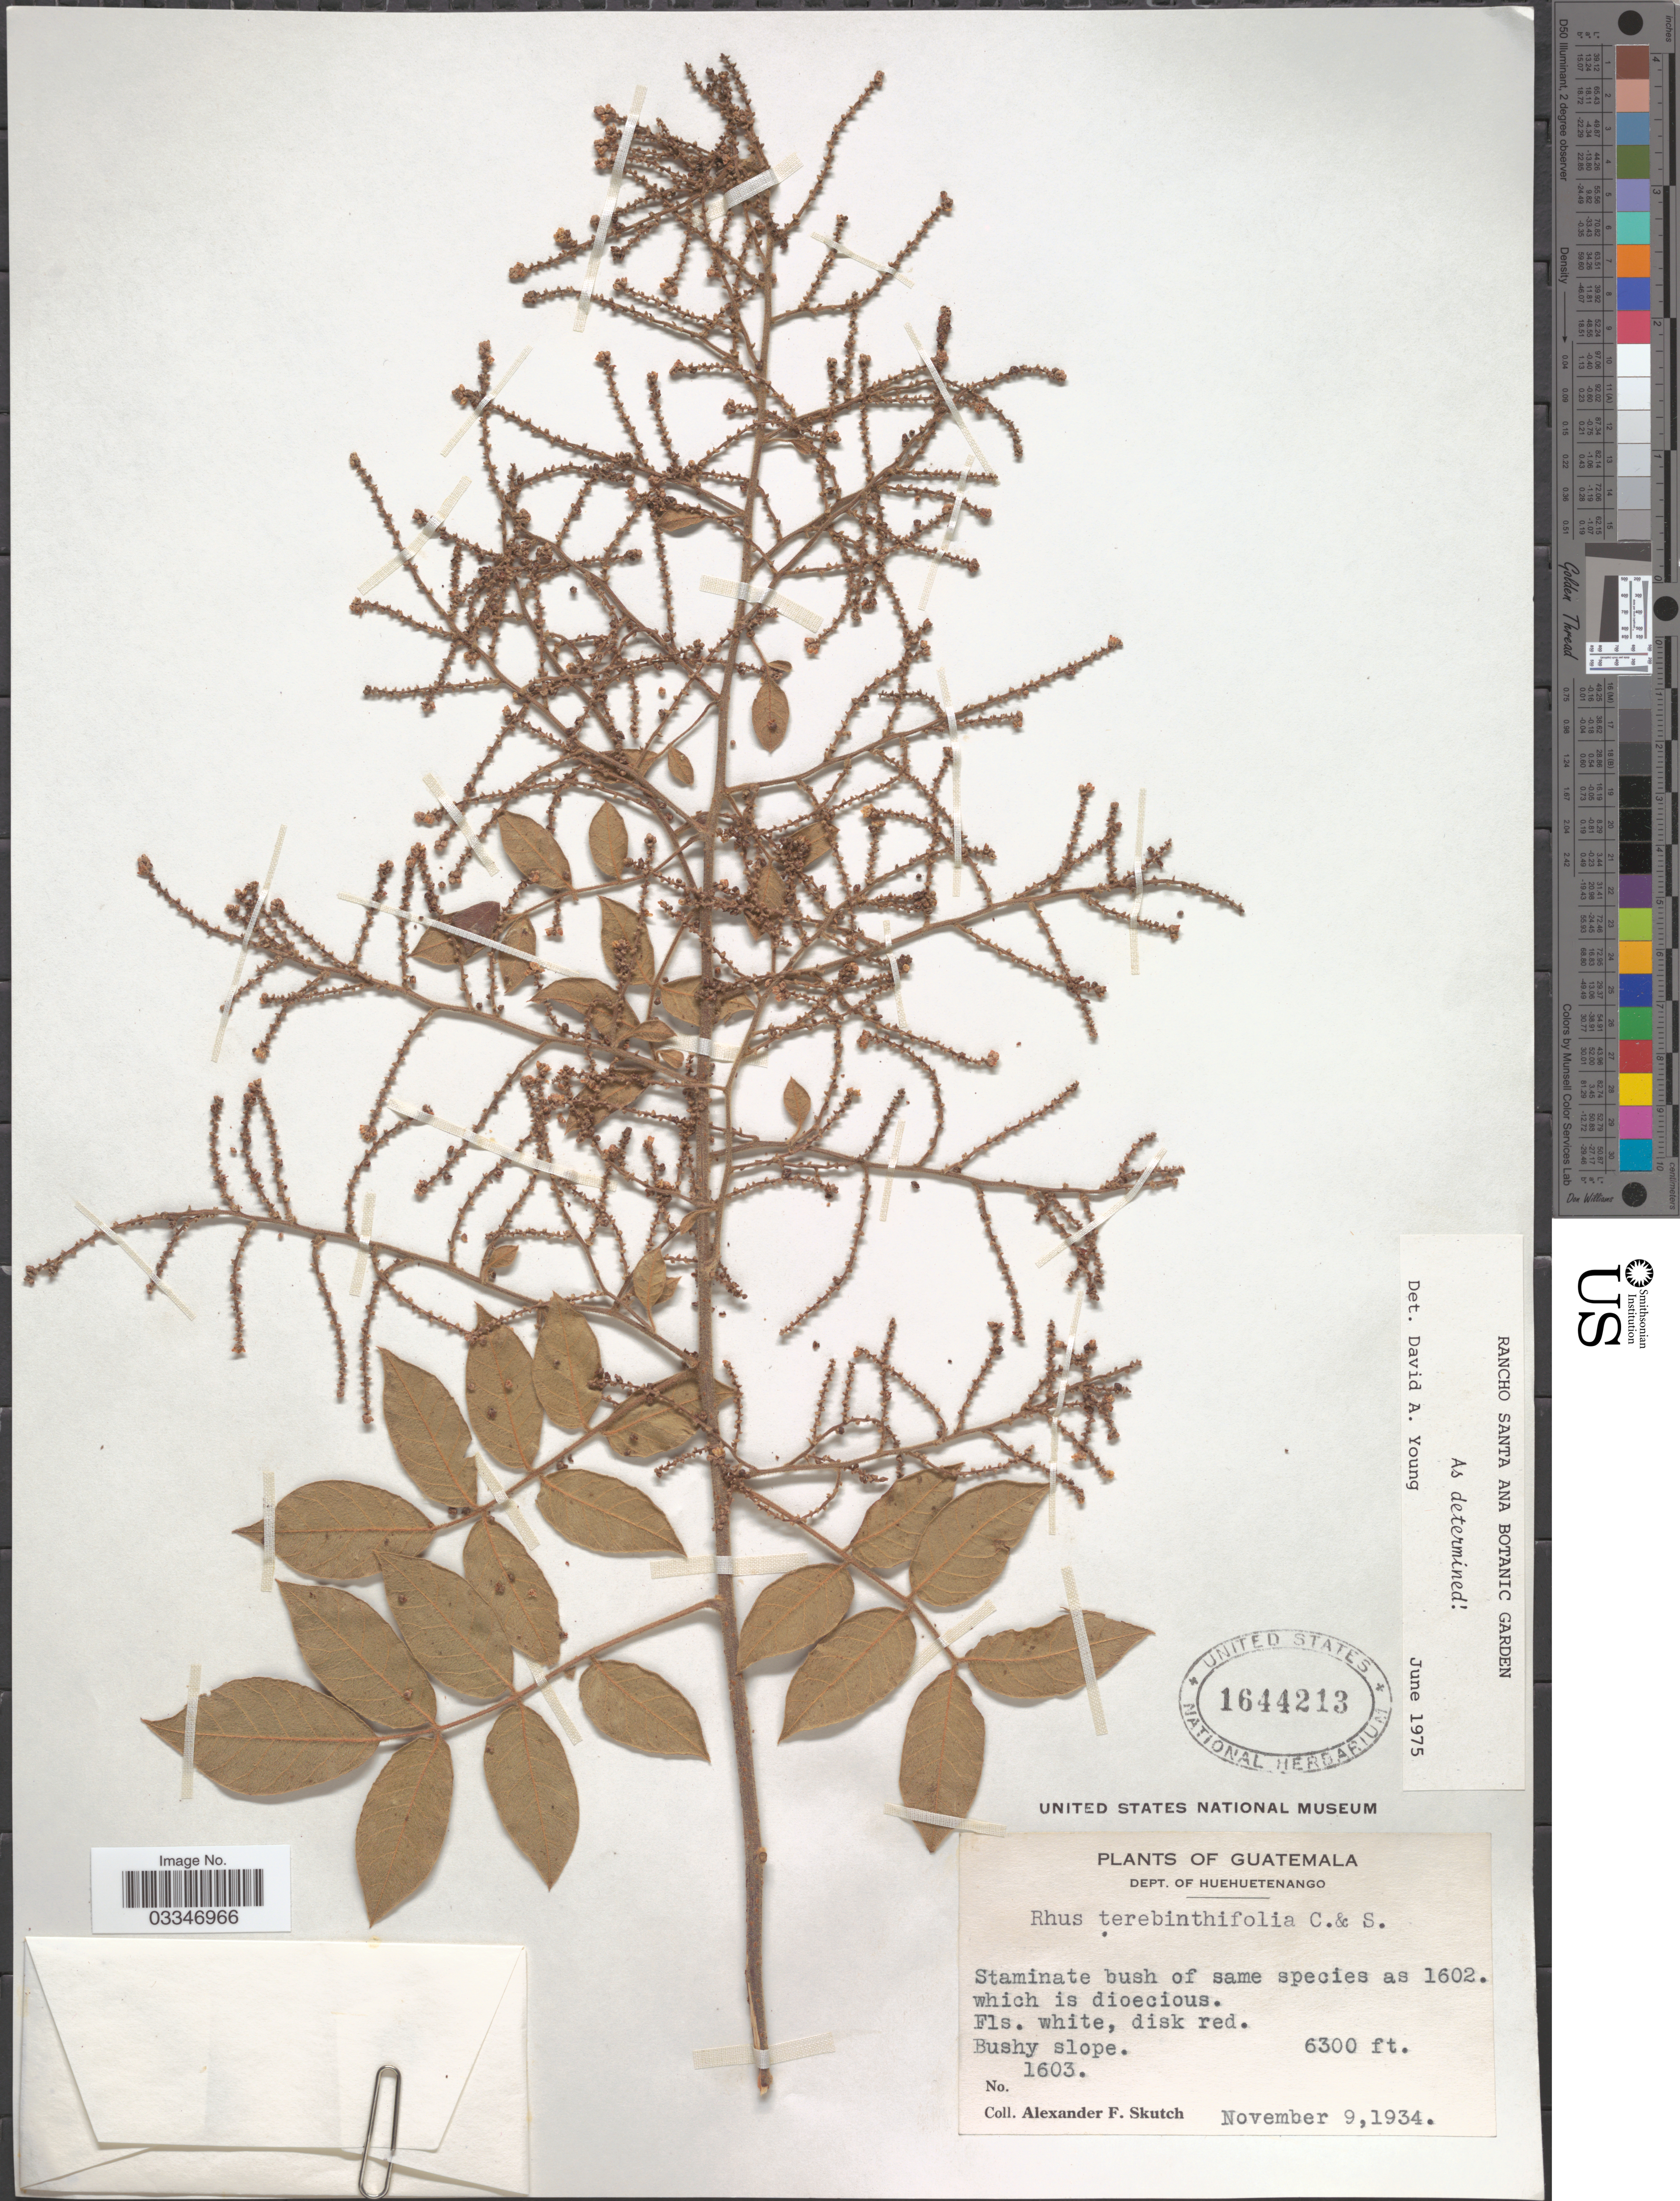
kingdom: Plantae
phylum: Tracheophyta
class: Magnoliopsida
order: Sapindales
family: Anacardiaceae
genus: Rhus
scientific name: Rhus terebinthifolia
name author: Schltdl. & Cham.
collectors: A. F. Skutch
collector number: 1603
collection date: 1934-11-09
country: Guatemala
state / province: Huehuetenango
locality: Dept. of Huehuetenango.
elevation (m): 1920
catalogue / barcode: US 1644213